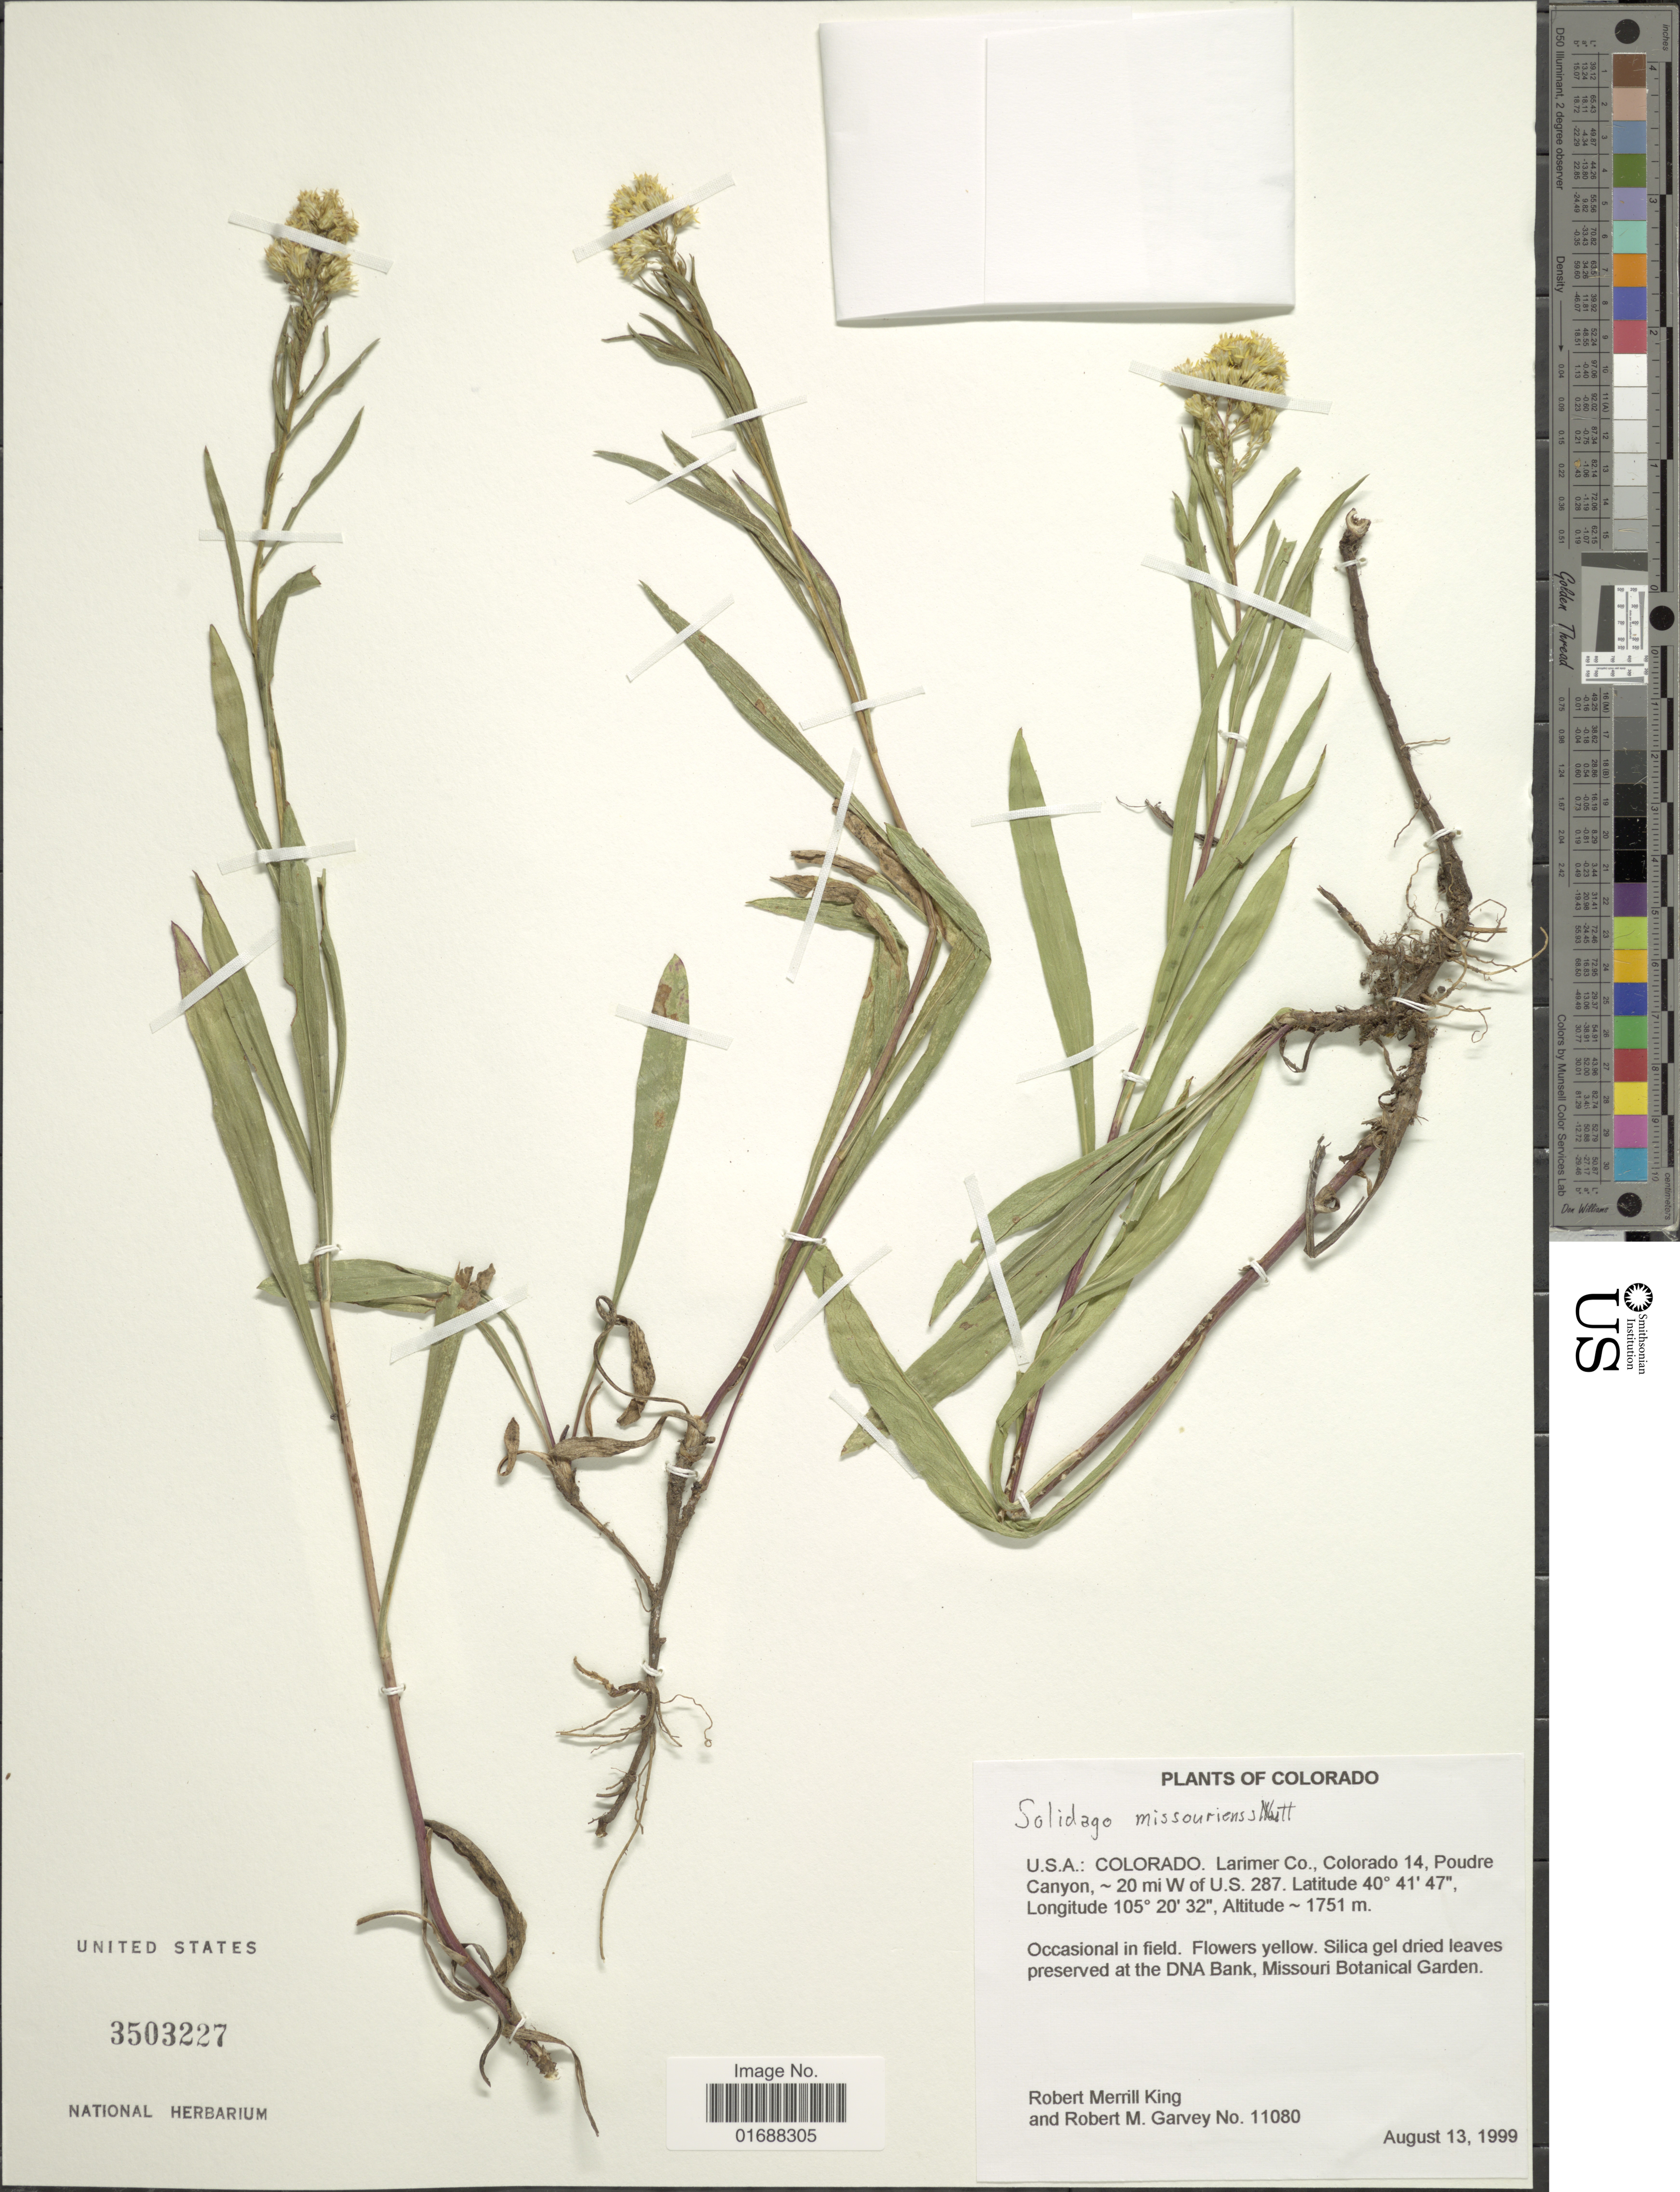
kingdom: Plantae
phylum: Tracheophyta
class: Magnoliopsida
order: Asterales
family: Asteraceae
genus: Solidago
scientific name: Solidago missouriensis var. missouriensis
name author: Nutt.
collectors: R. M. King & R. Garvey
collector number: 11080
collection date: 1999-08-13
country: United States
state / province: Colorado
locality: U.S.A.: Colorado, Larimer Co., Colorado 14, Poudre Canyon, 20 mi W of U.S. 287.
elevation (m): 1751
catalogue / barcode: US 3503227